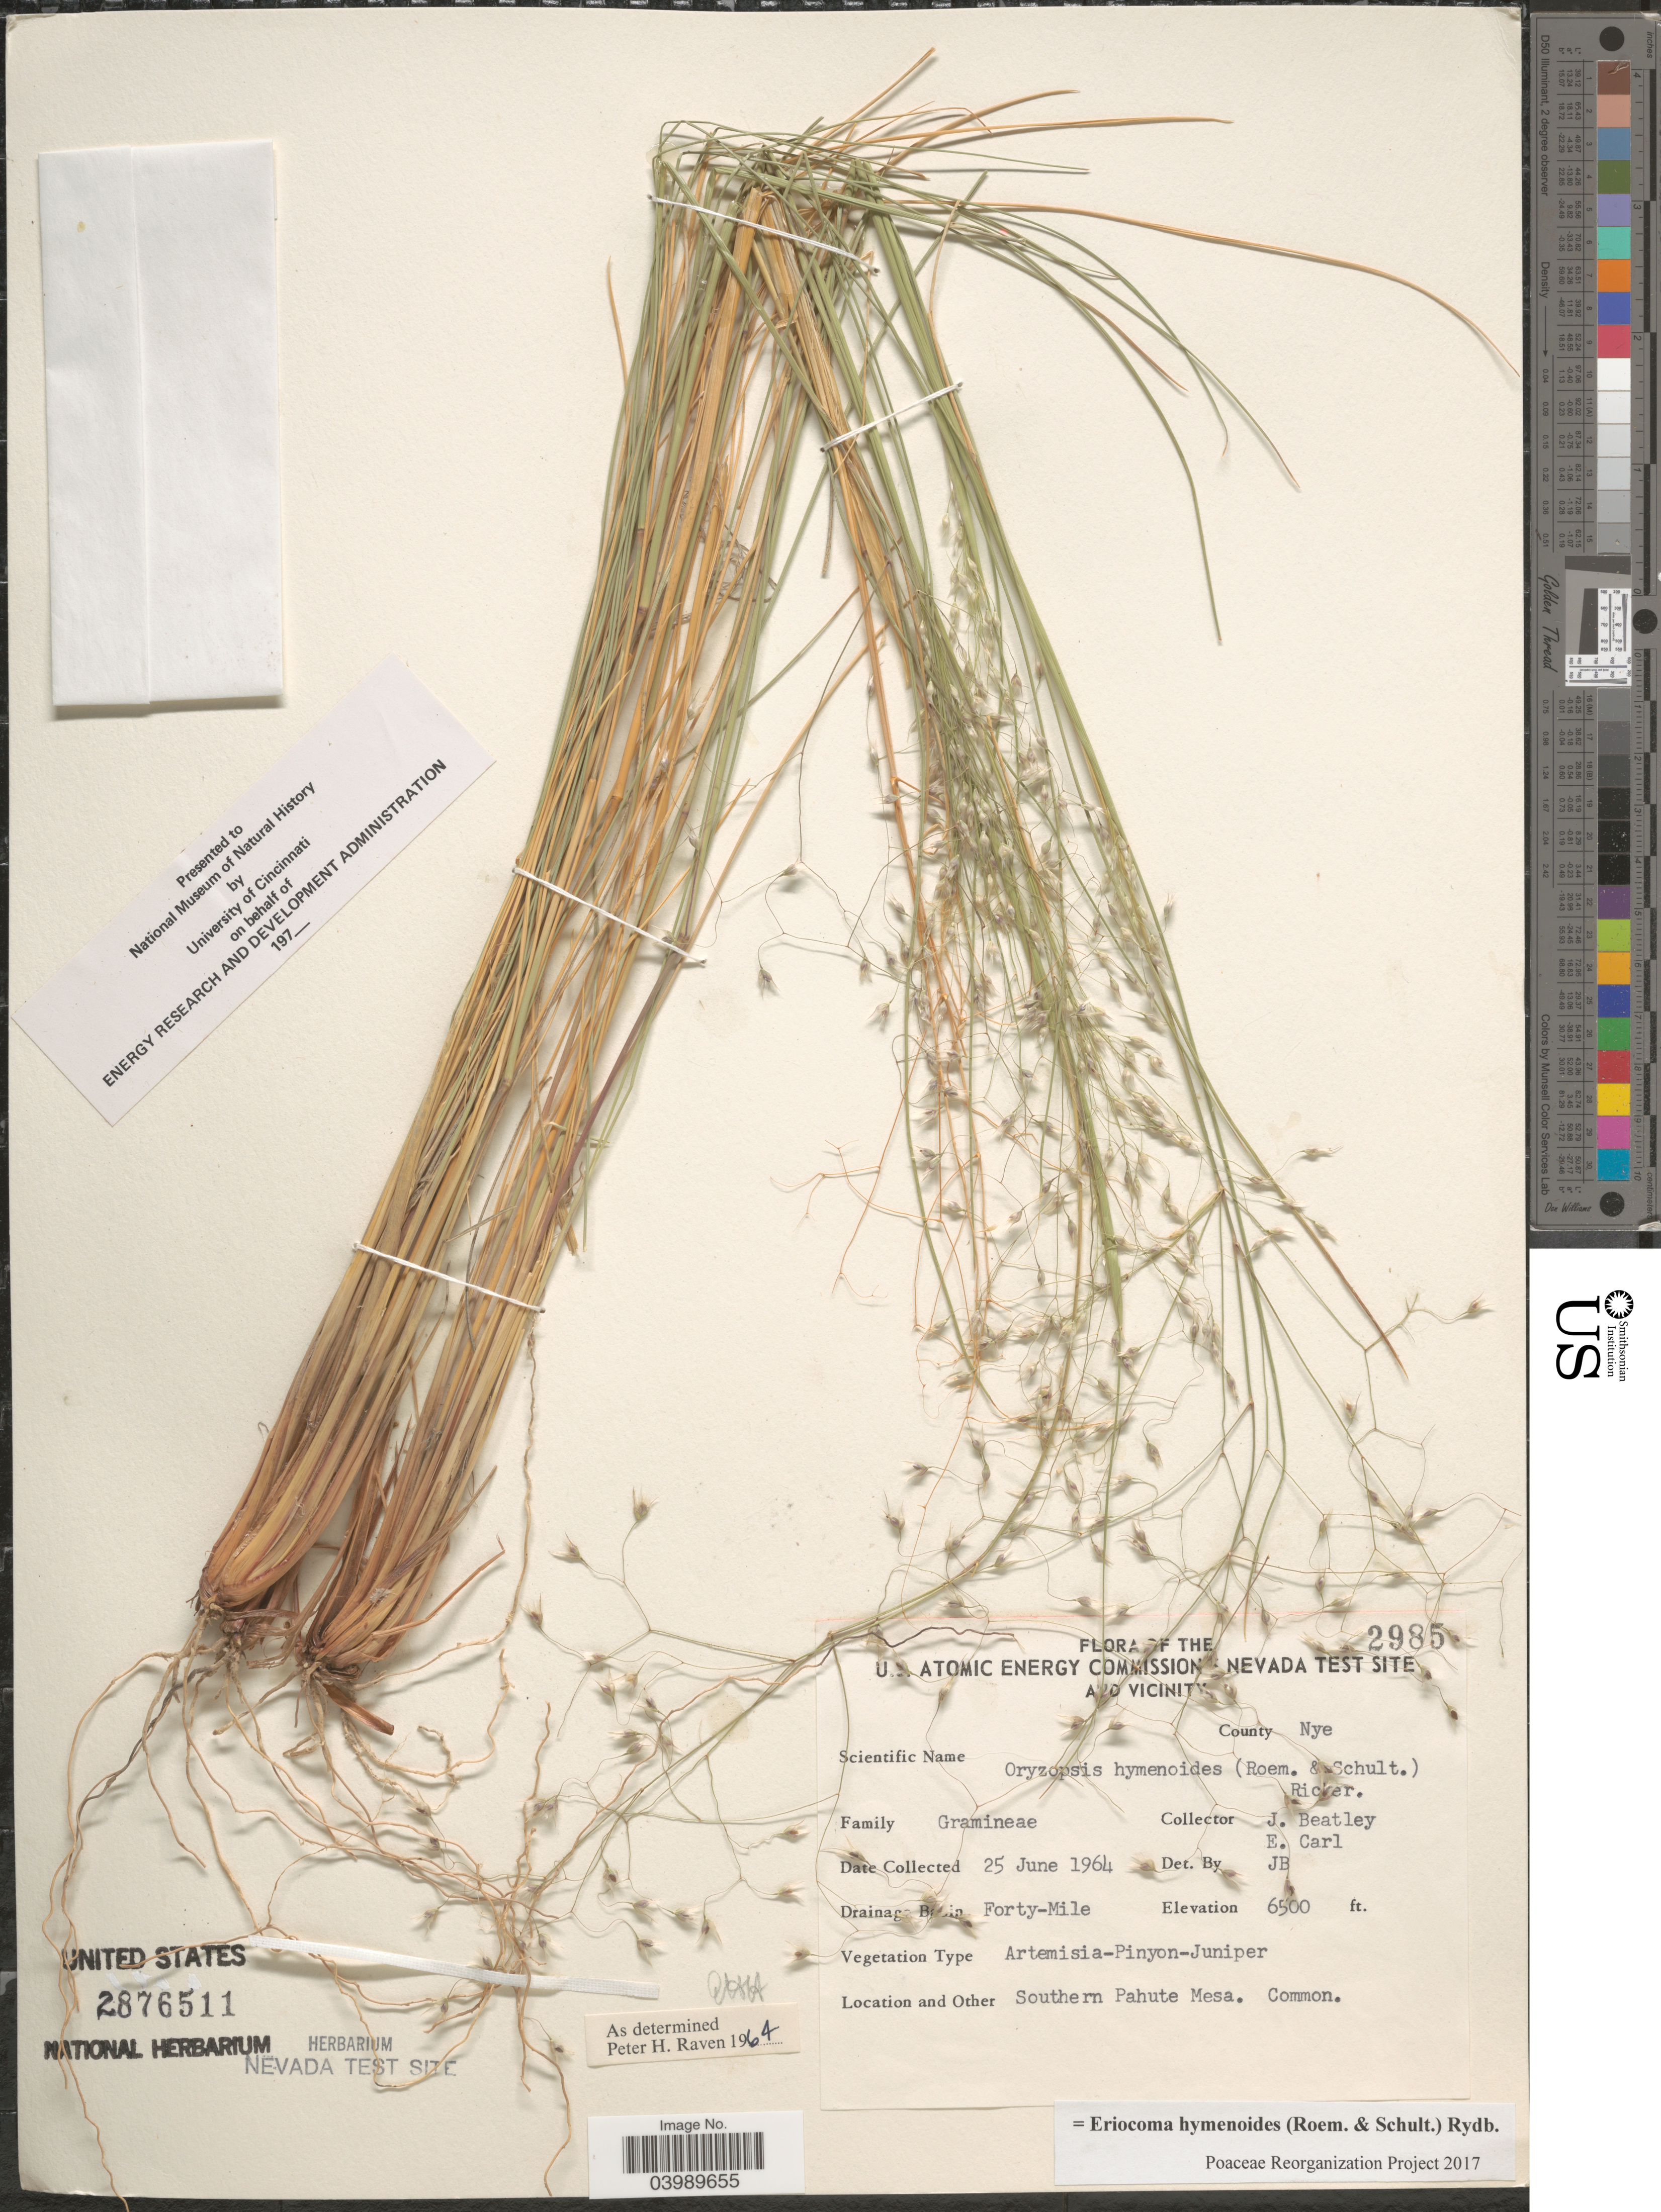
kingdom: Plantae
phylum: Tracheophyta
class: Liliopsida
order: Poales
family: Poaceae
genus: Eriocoma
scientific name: Eriocoma hymenoides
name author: (Roem. & Schult.) Rydb.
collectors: J. C. Beatley & E. Carl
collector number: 2985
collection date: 1964-06-25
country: United States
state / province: Nevada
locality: U.S. Atomic Energy Commission's Nevada Test Site and vicinity. County Nye. Drainage Basin Forty-Mile. Southern Pahute Mesa.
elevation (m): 1981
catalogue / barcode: US 2876511